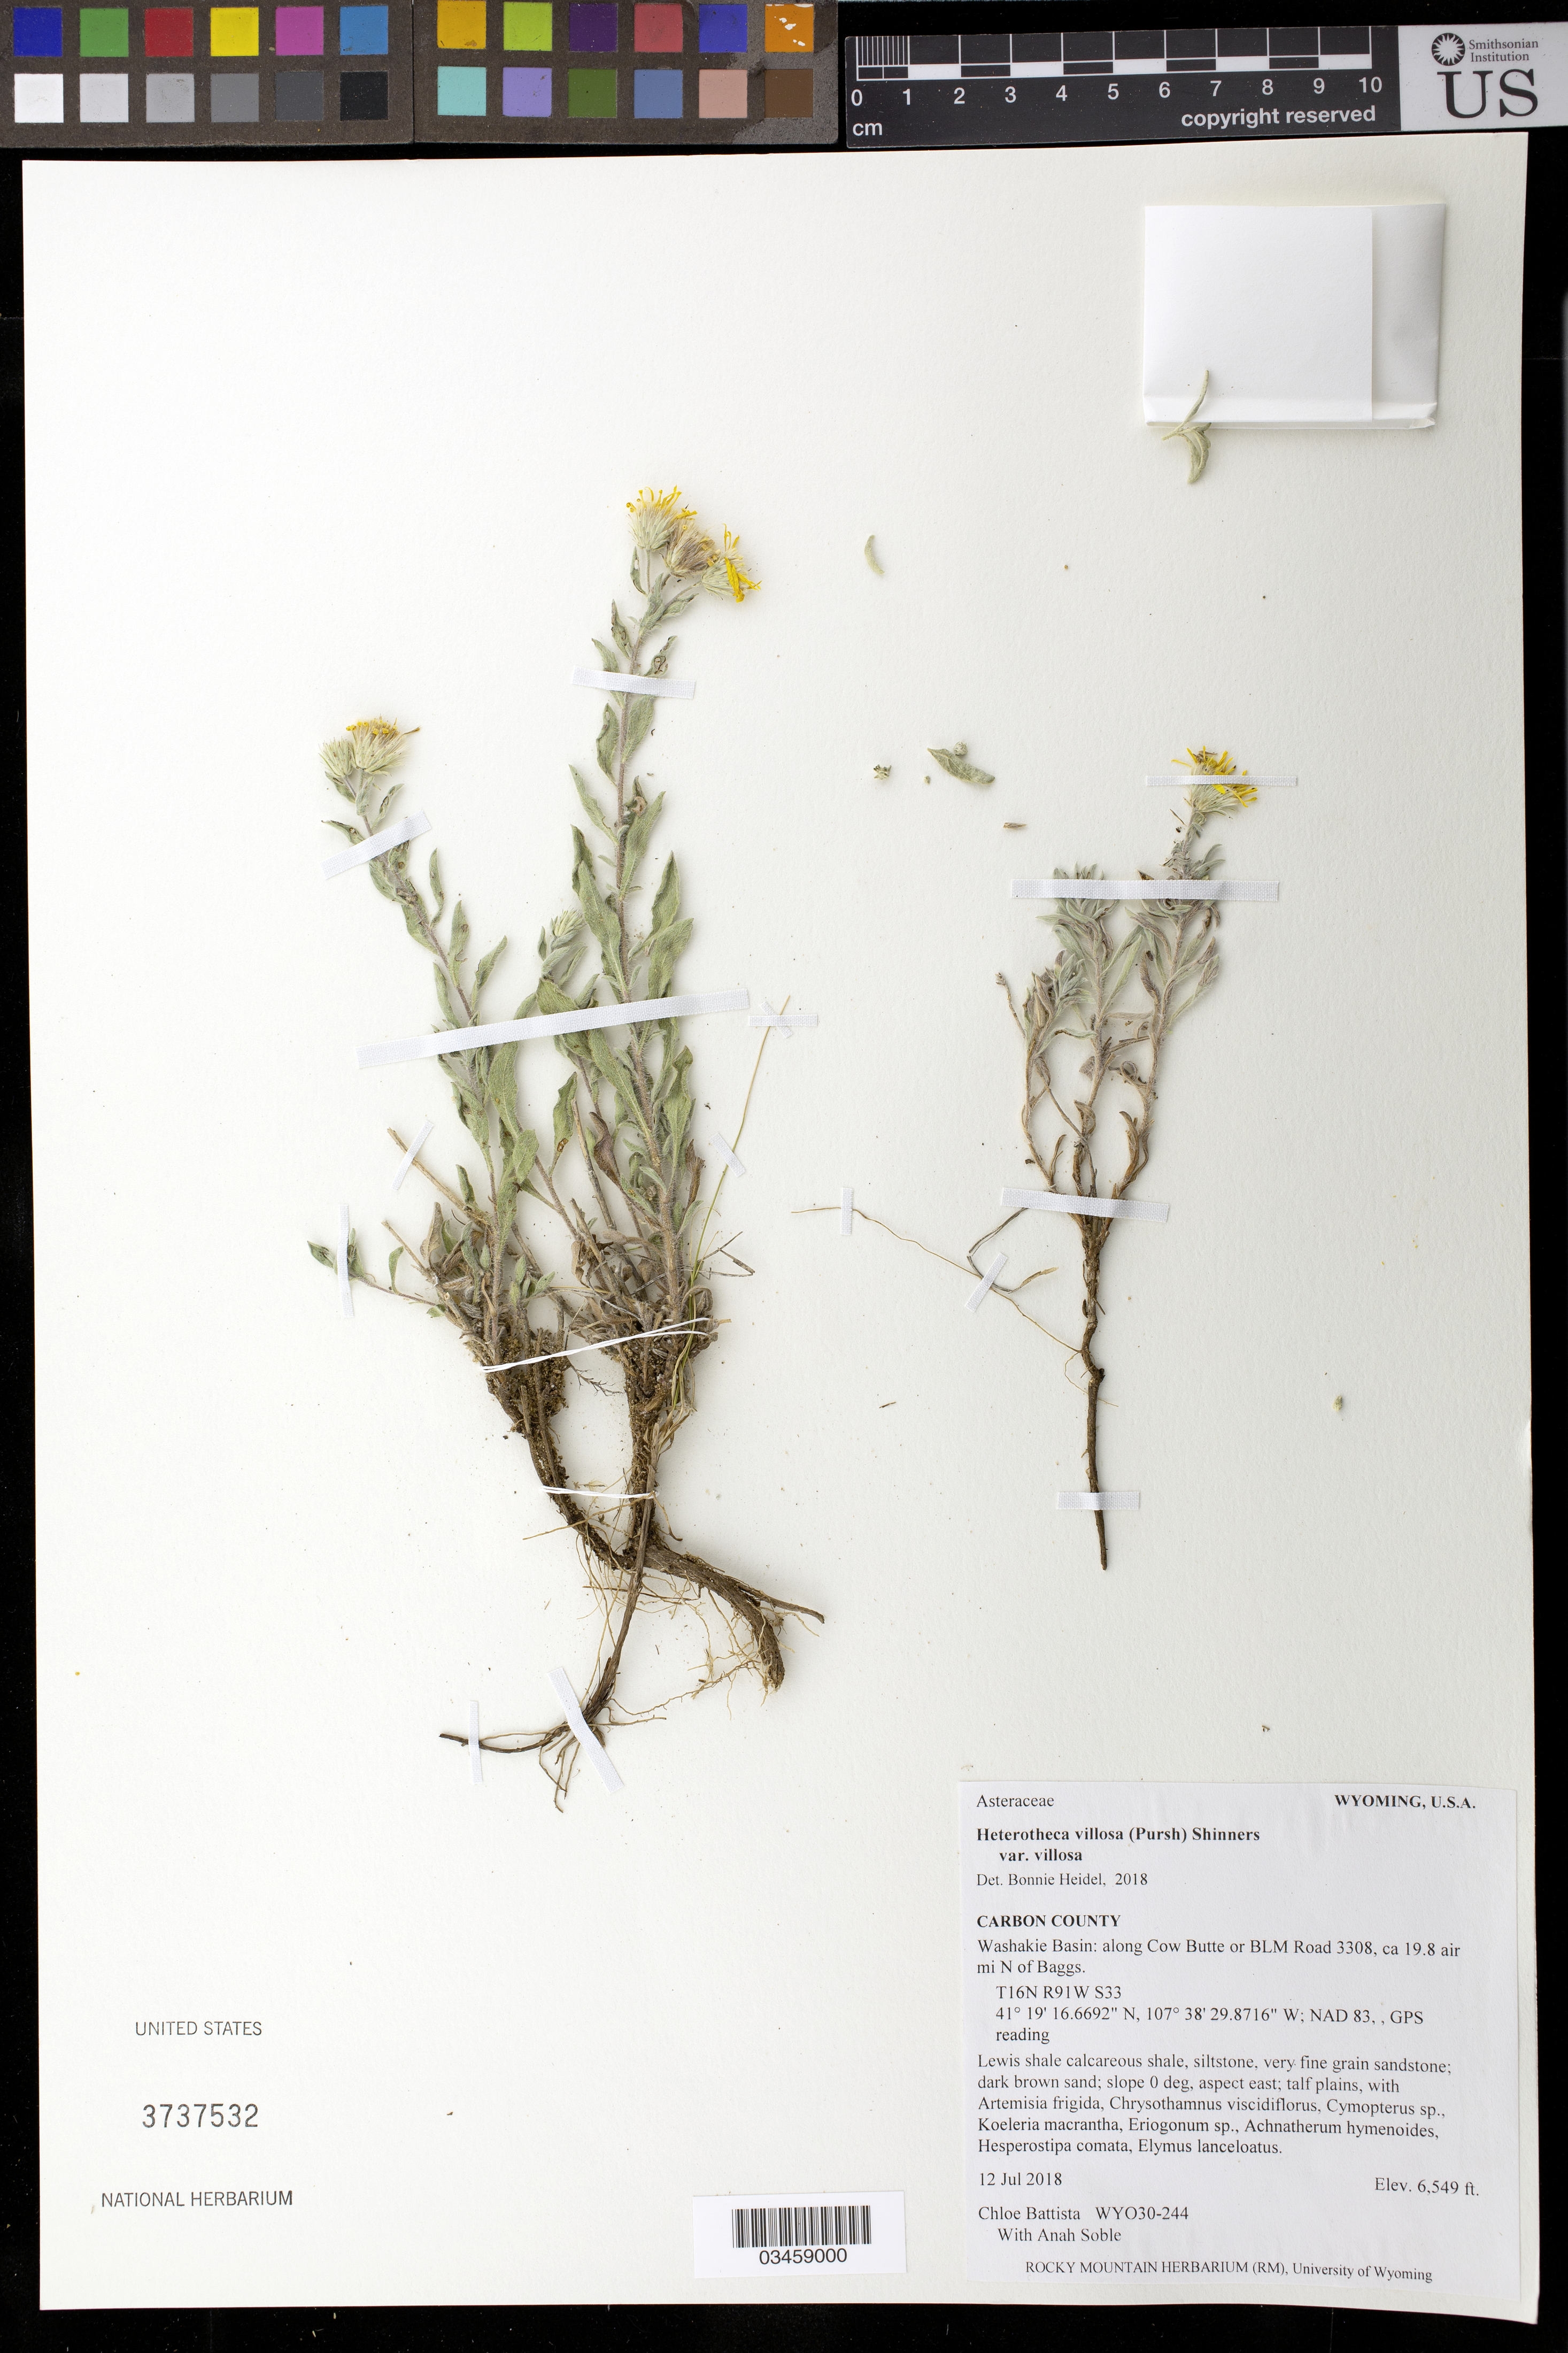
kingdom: Plantae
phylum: Tracheophyta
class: Magnoliopsida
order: Asterales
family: Asteraceae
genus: Heterotheca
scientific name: Heterotheca villosa var. villosa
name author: (Pursh) Shinners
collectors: C. Battista & A. Soble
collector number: WY030-244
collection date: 2018-07-12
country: United States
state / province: Wyoming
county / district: Carbon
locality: Washakie Basin, along Cow Butte or BLM Road 3308, 19.8 air mi. N of Baggs. T16N R91W S33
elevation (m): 1996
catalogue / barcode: US 3737532